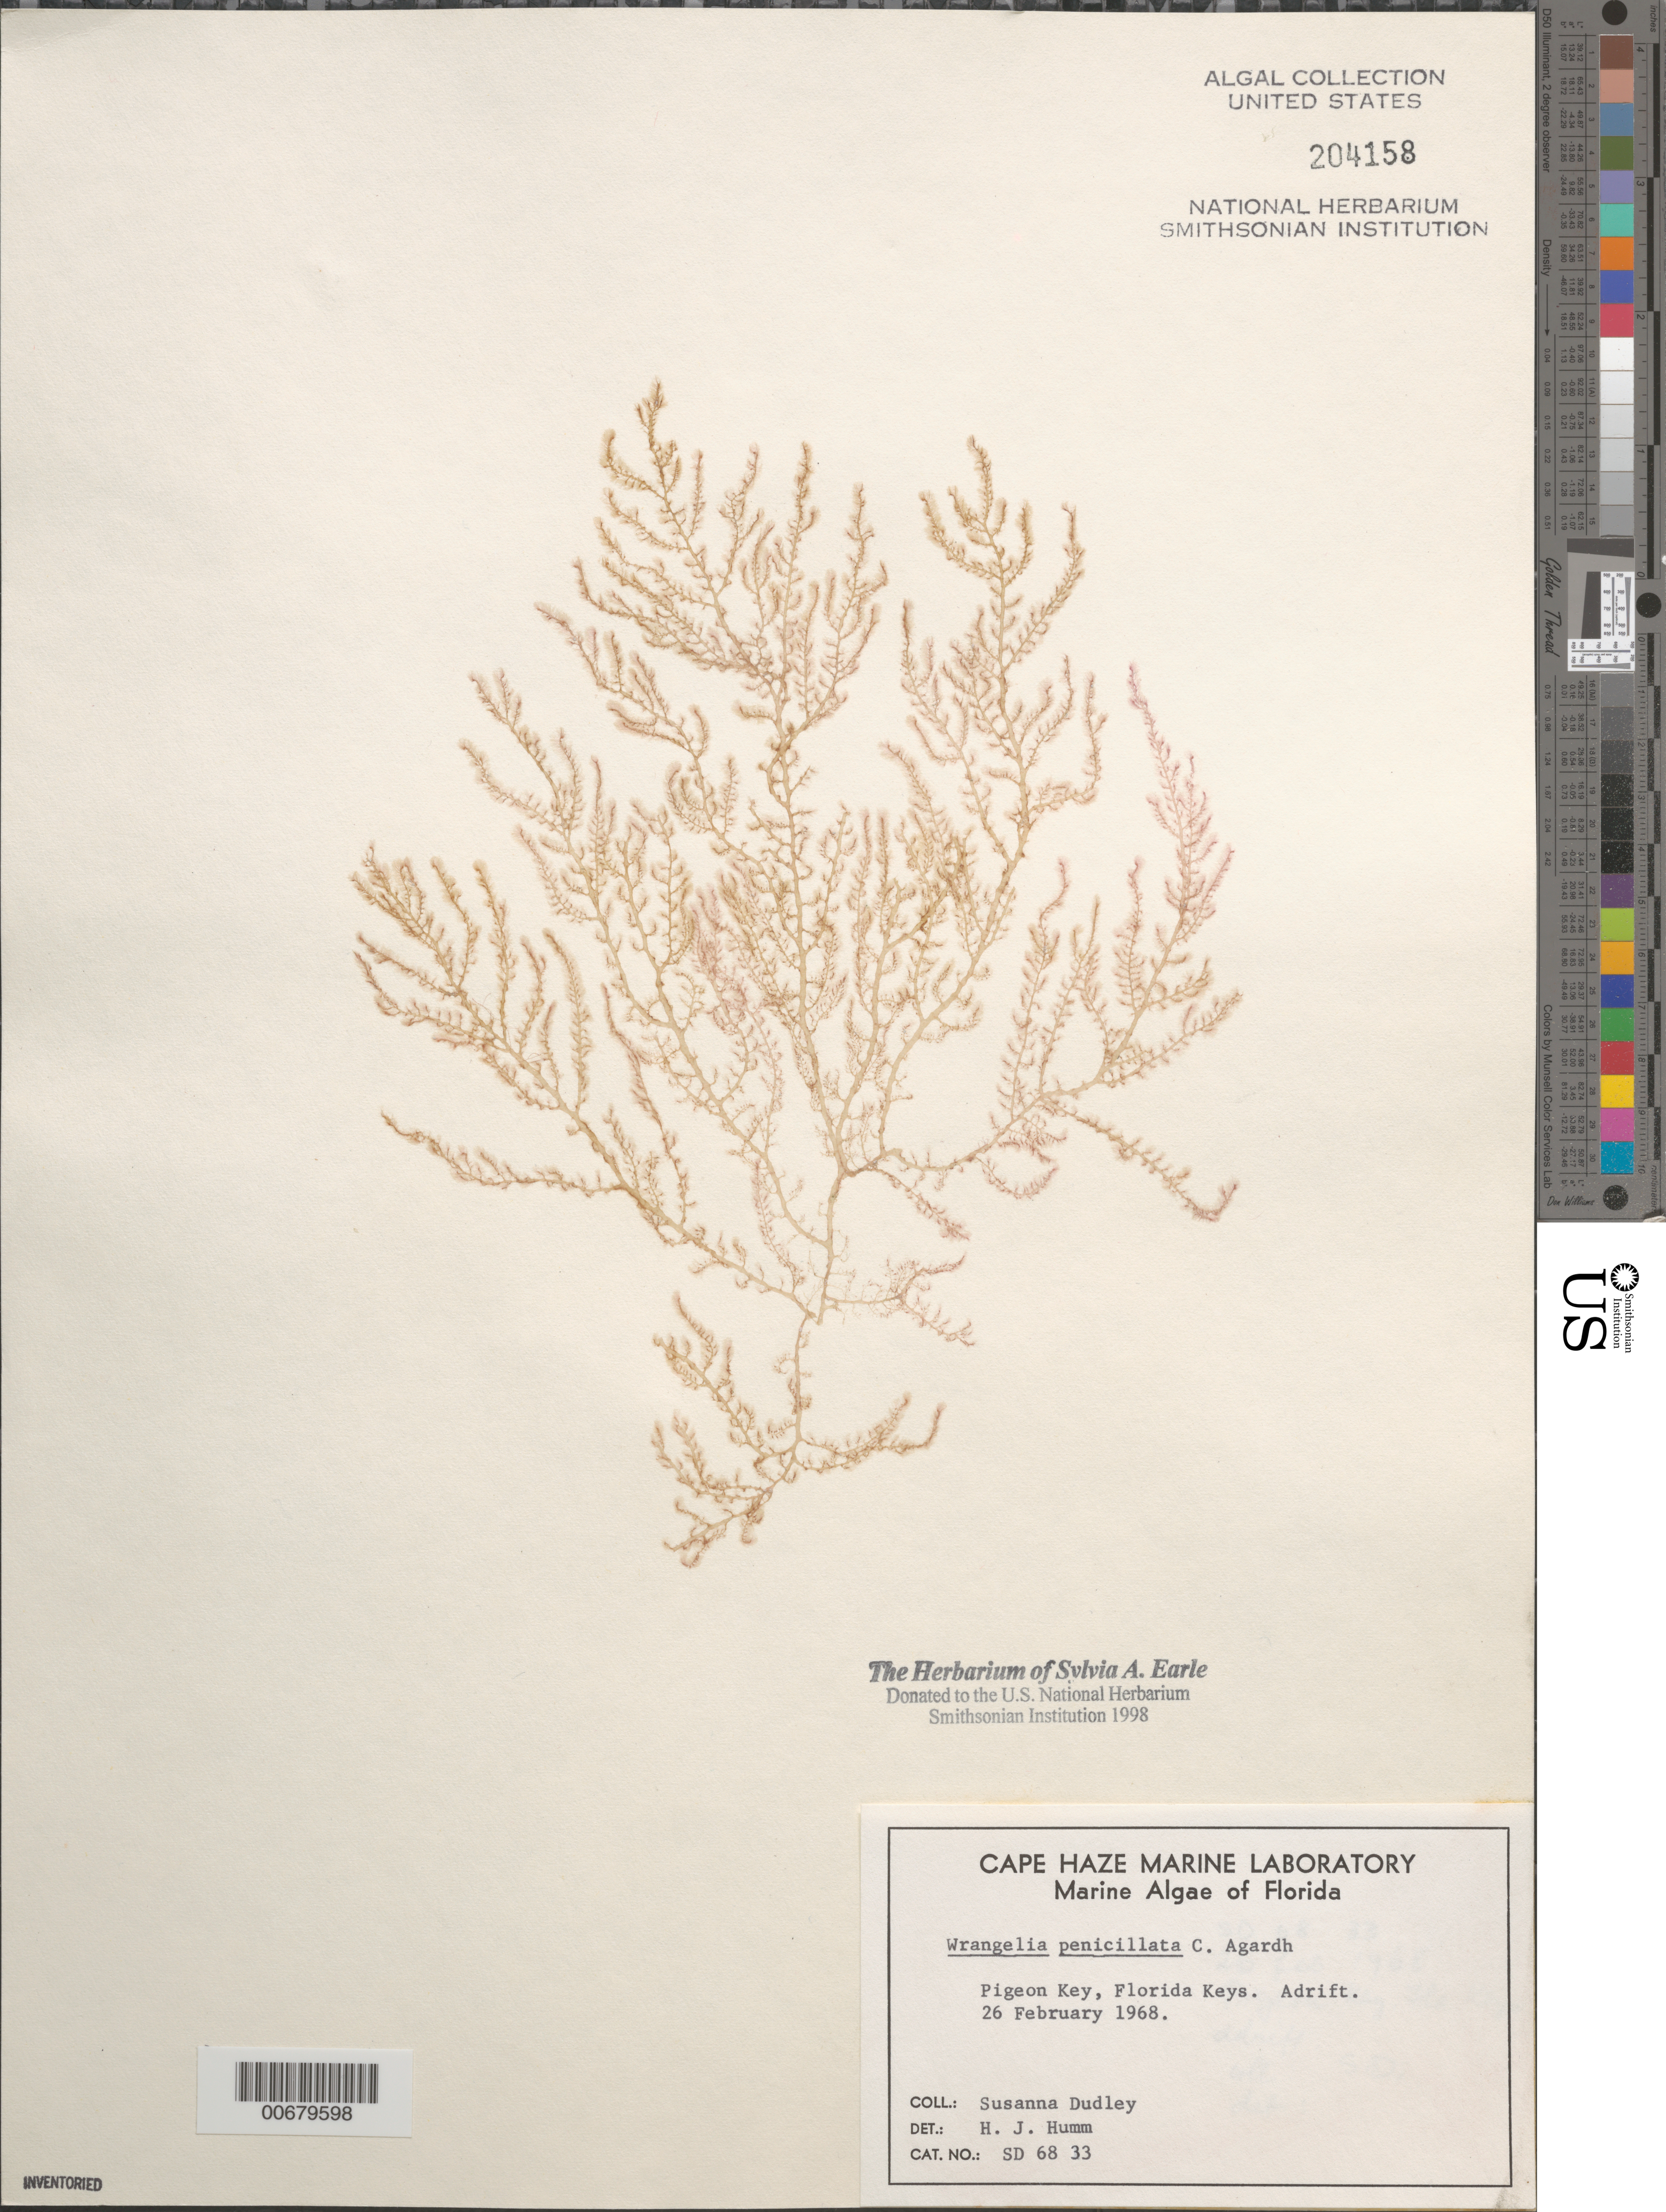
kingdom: Plantae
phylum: Rhodophyta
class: Florideophyceae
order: Ceramiales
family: Wrangeliaceae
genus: Wrangelia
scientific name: Wrangelia penicillata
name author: (C. Agardh) C. Agardh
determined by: Humm, Harold J.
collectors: S. Dudley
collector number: SD 68 33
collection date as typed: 26 Feb 1968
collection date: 1968-02-26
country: United States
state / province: Florida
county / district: Monroe County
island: Pigeon Key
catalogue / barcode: US 204158